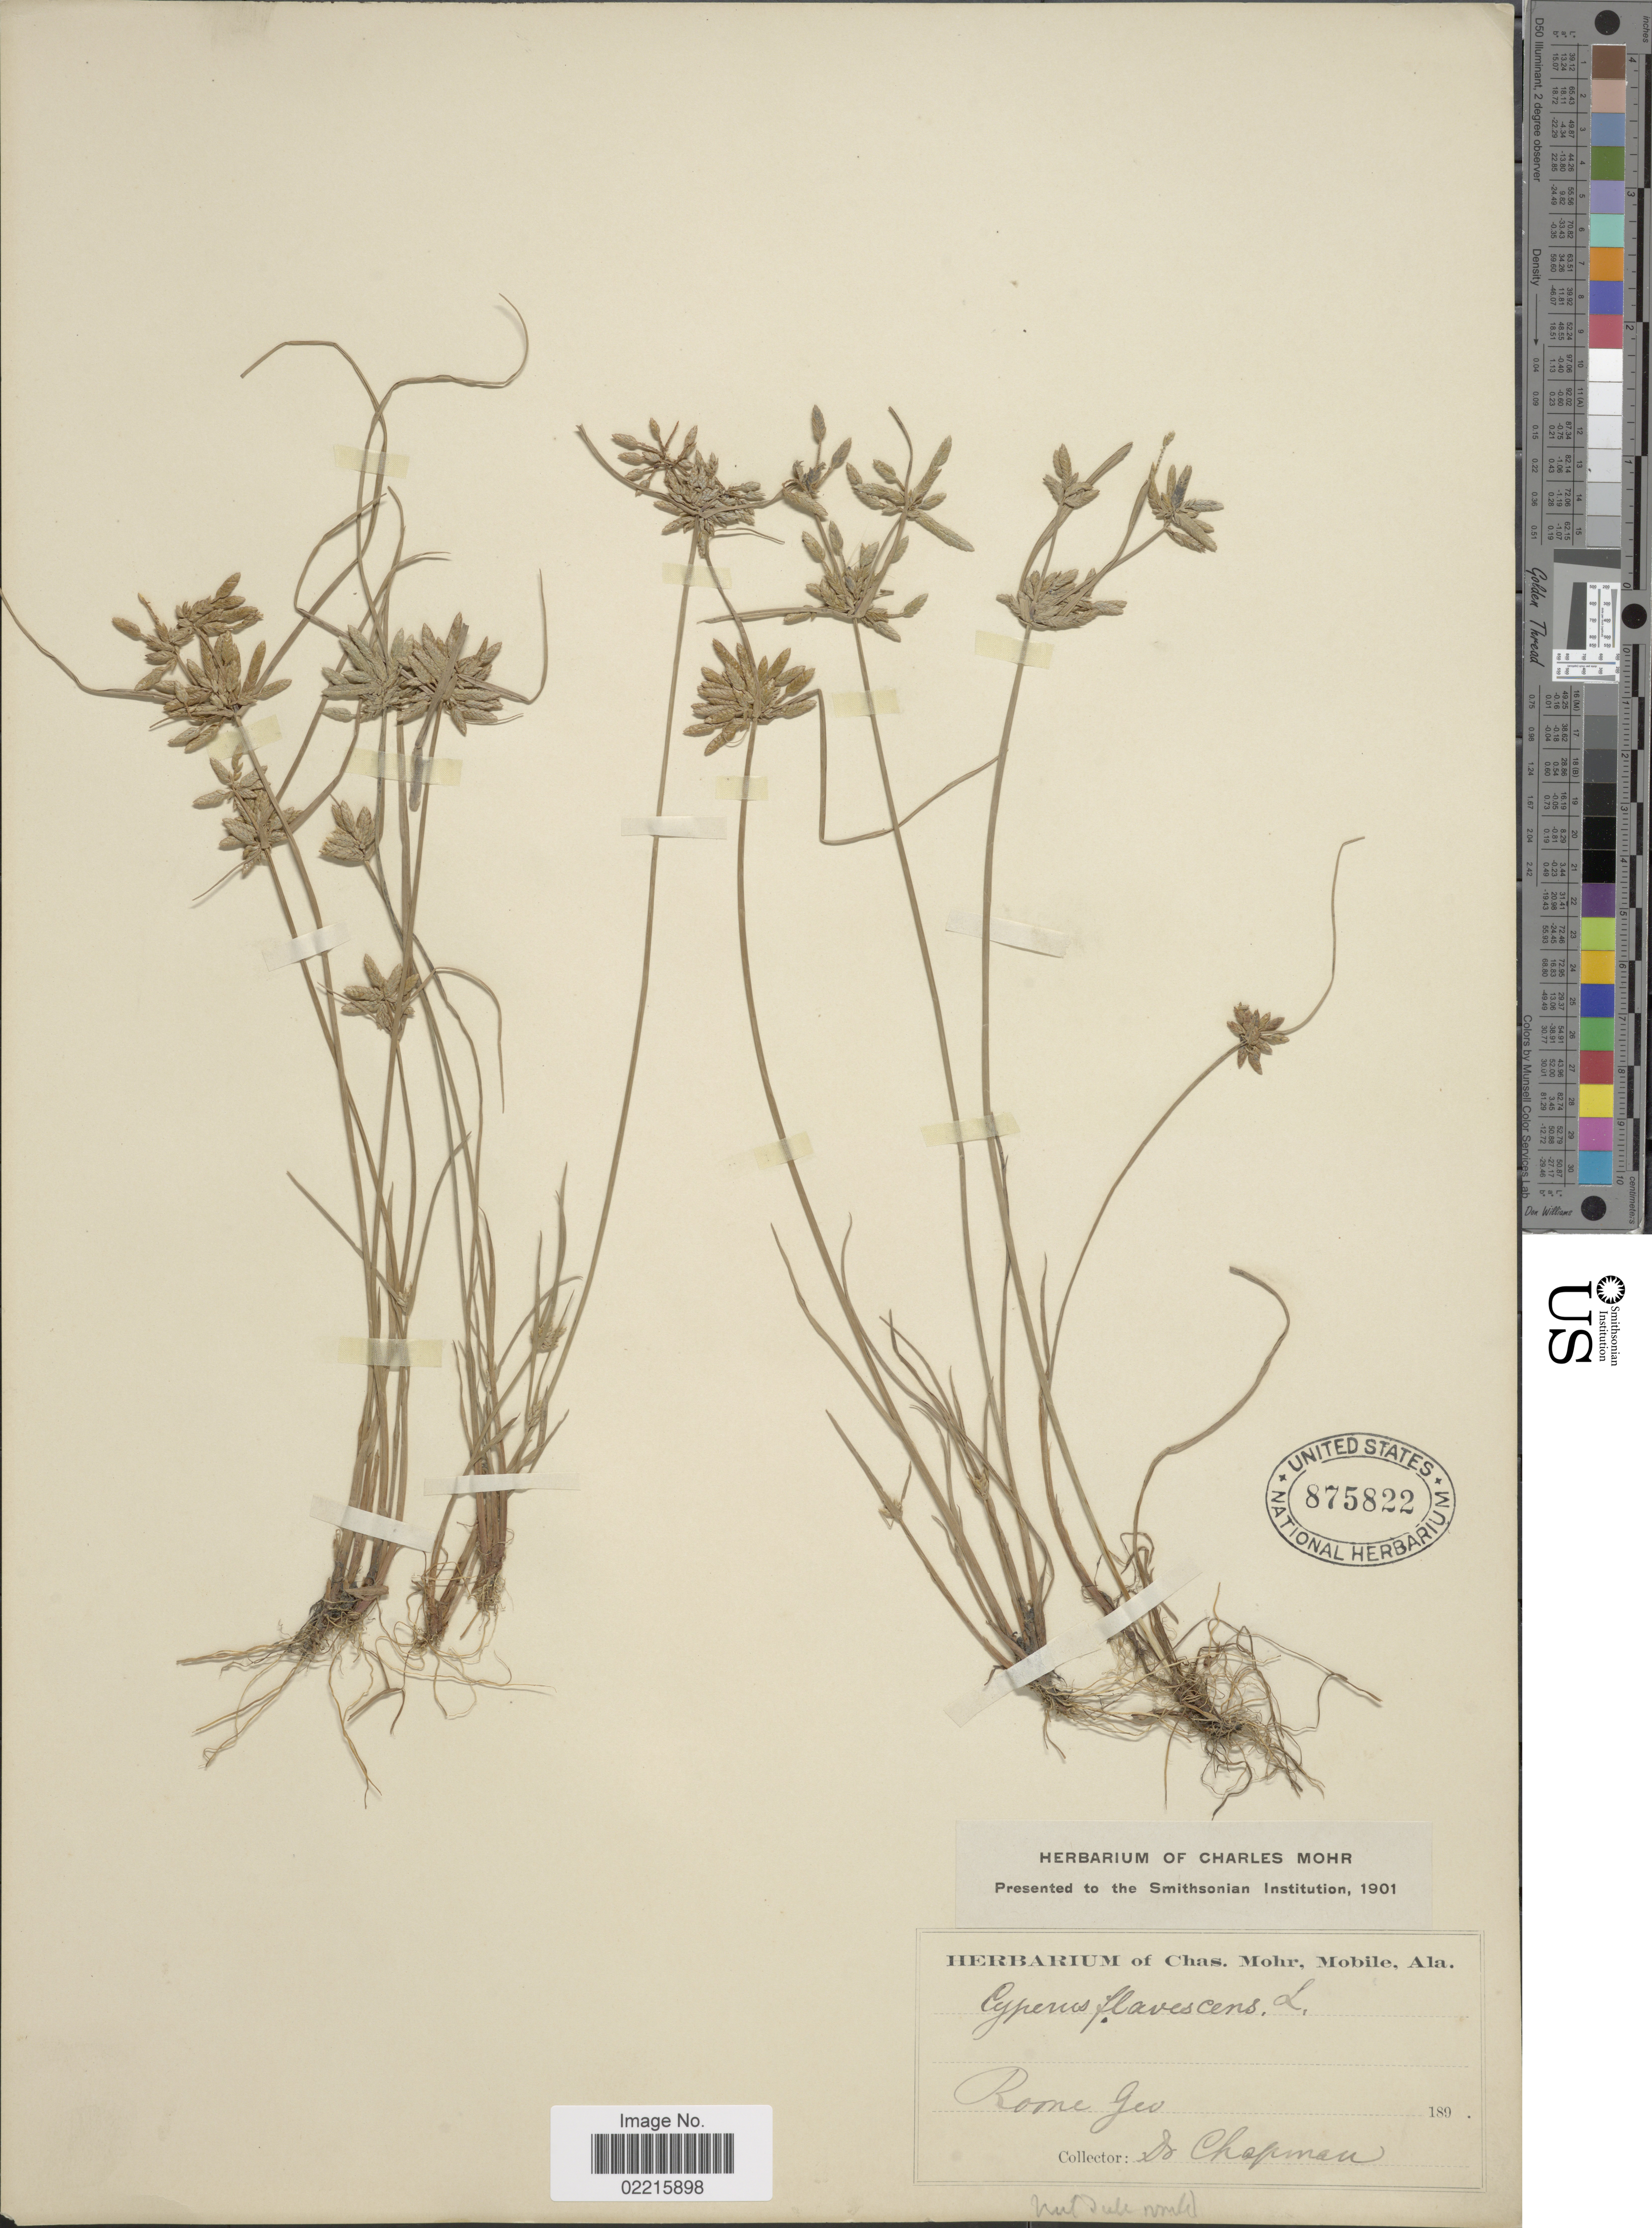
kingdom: Plantae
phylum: Tracheophyta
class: Liliopsida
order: Poales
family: Cyperaceae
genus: Cyperus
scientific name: Cyperus flavescens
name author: L.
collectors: A. Chapman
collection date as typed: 189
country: United States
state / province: Georgia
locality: Rome.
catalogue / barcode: US 875822